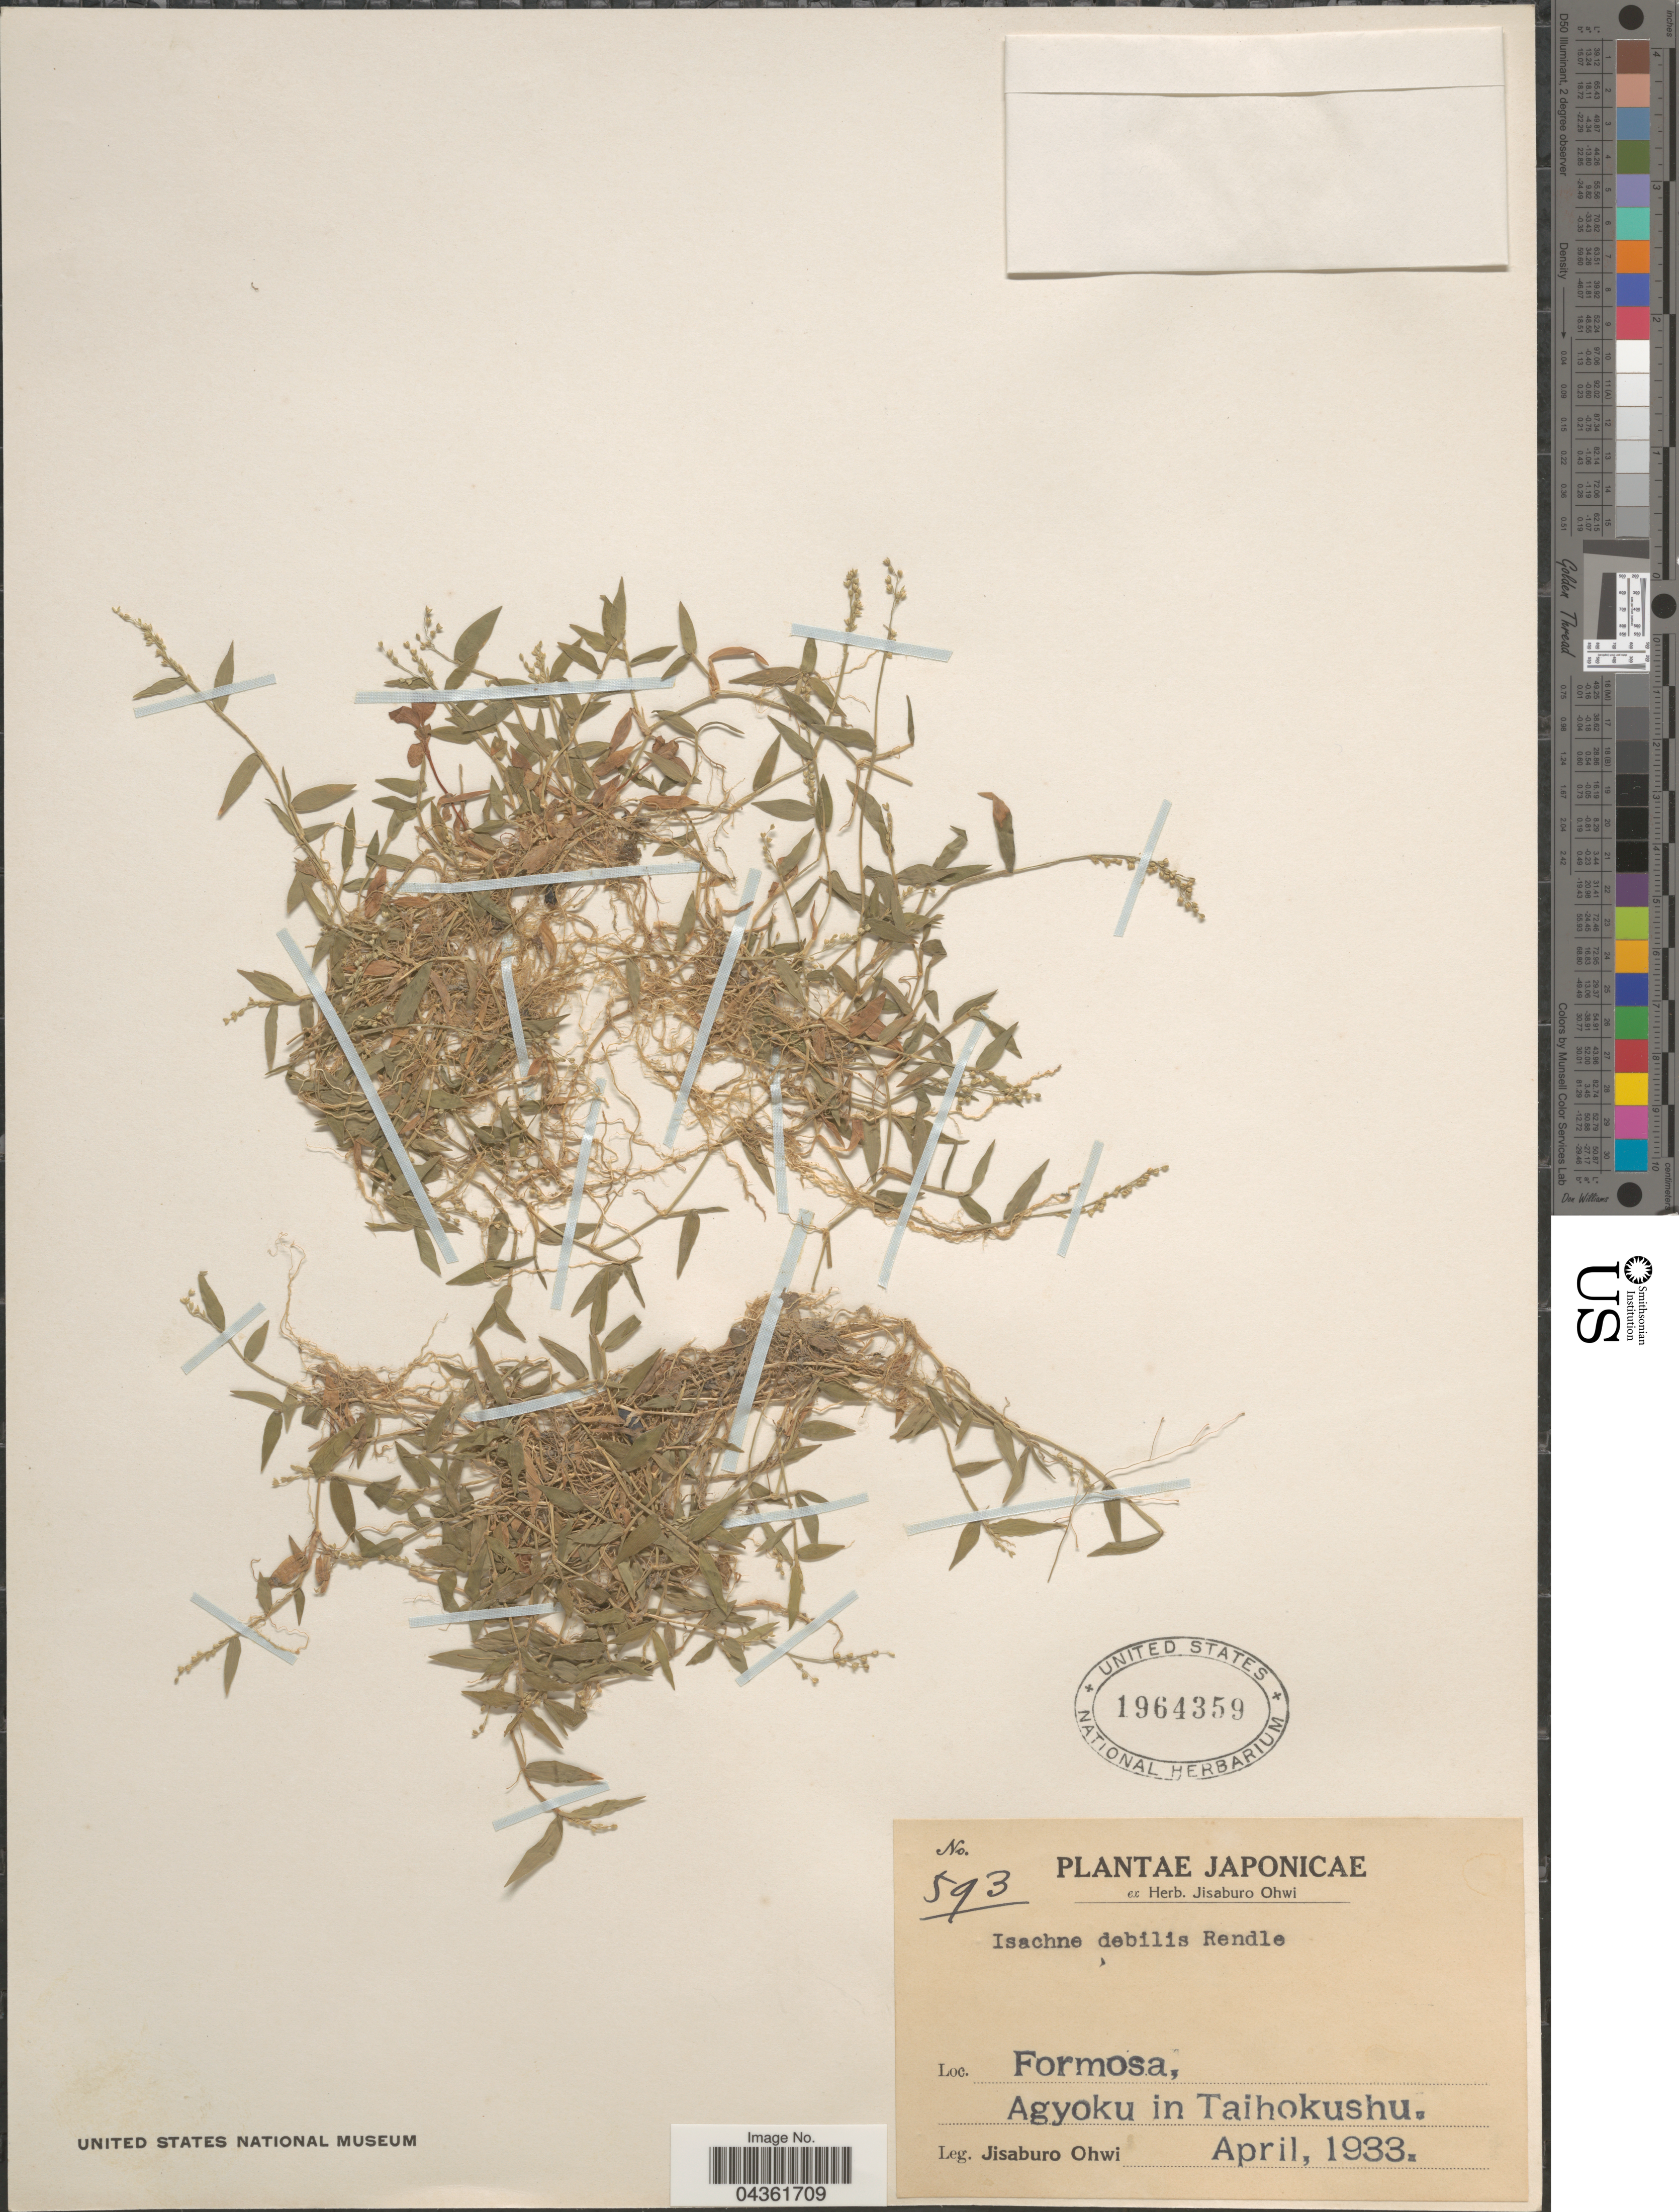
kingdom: Plantae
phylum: Tracheophyta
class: Liliopsida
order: Poales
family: Poaceae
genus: Isachne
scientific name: Isachne myosotis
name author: Nees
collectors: J. Ohwi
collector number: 593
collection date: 1933-04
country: Taiwan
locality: Formosa, Agyoku in Taihokushu.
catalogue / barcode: US 1964359